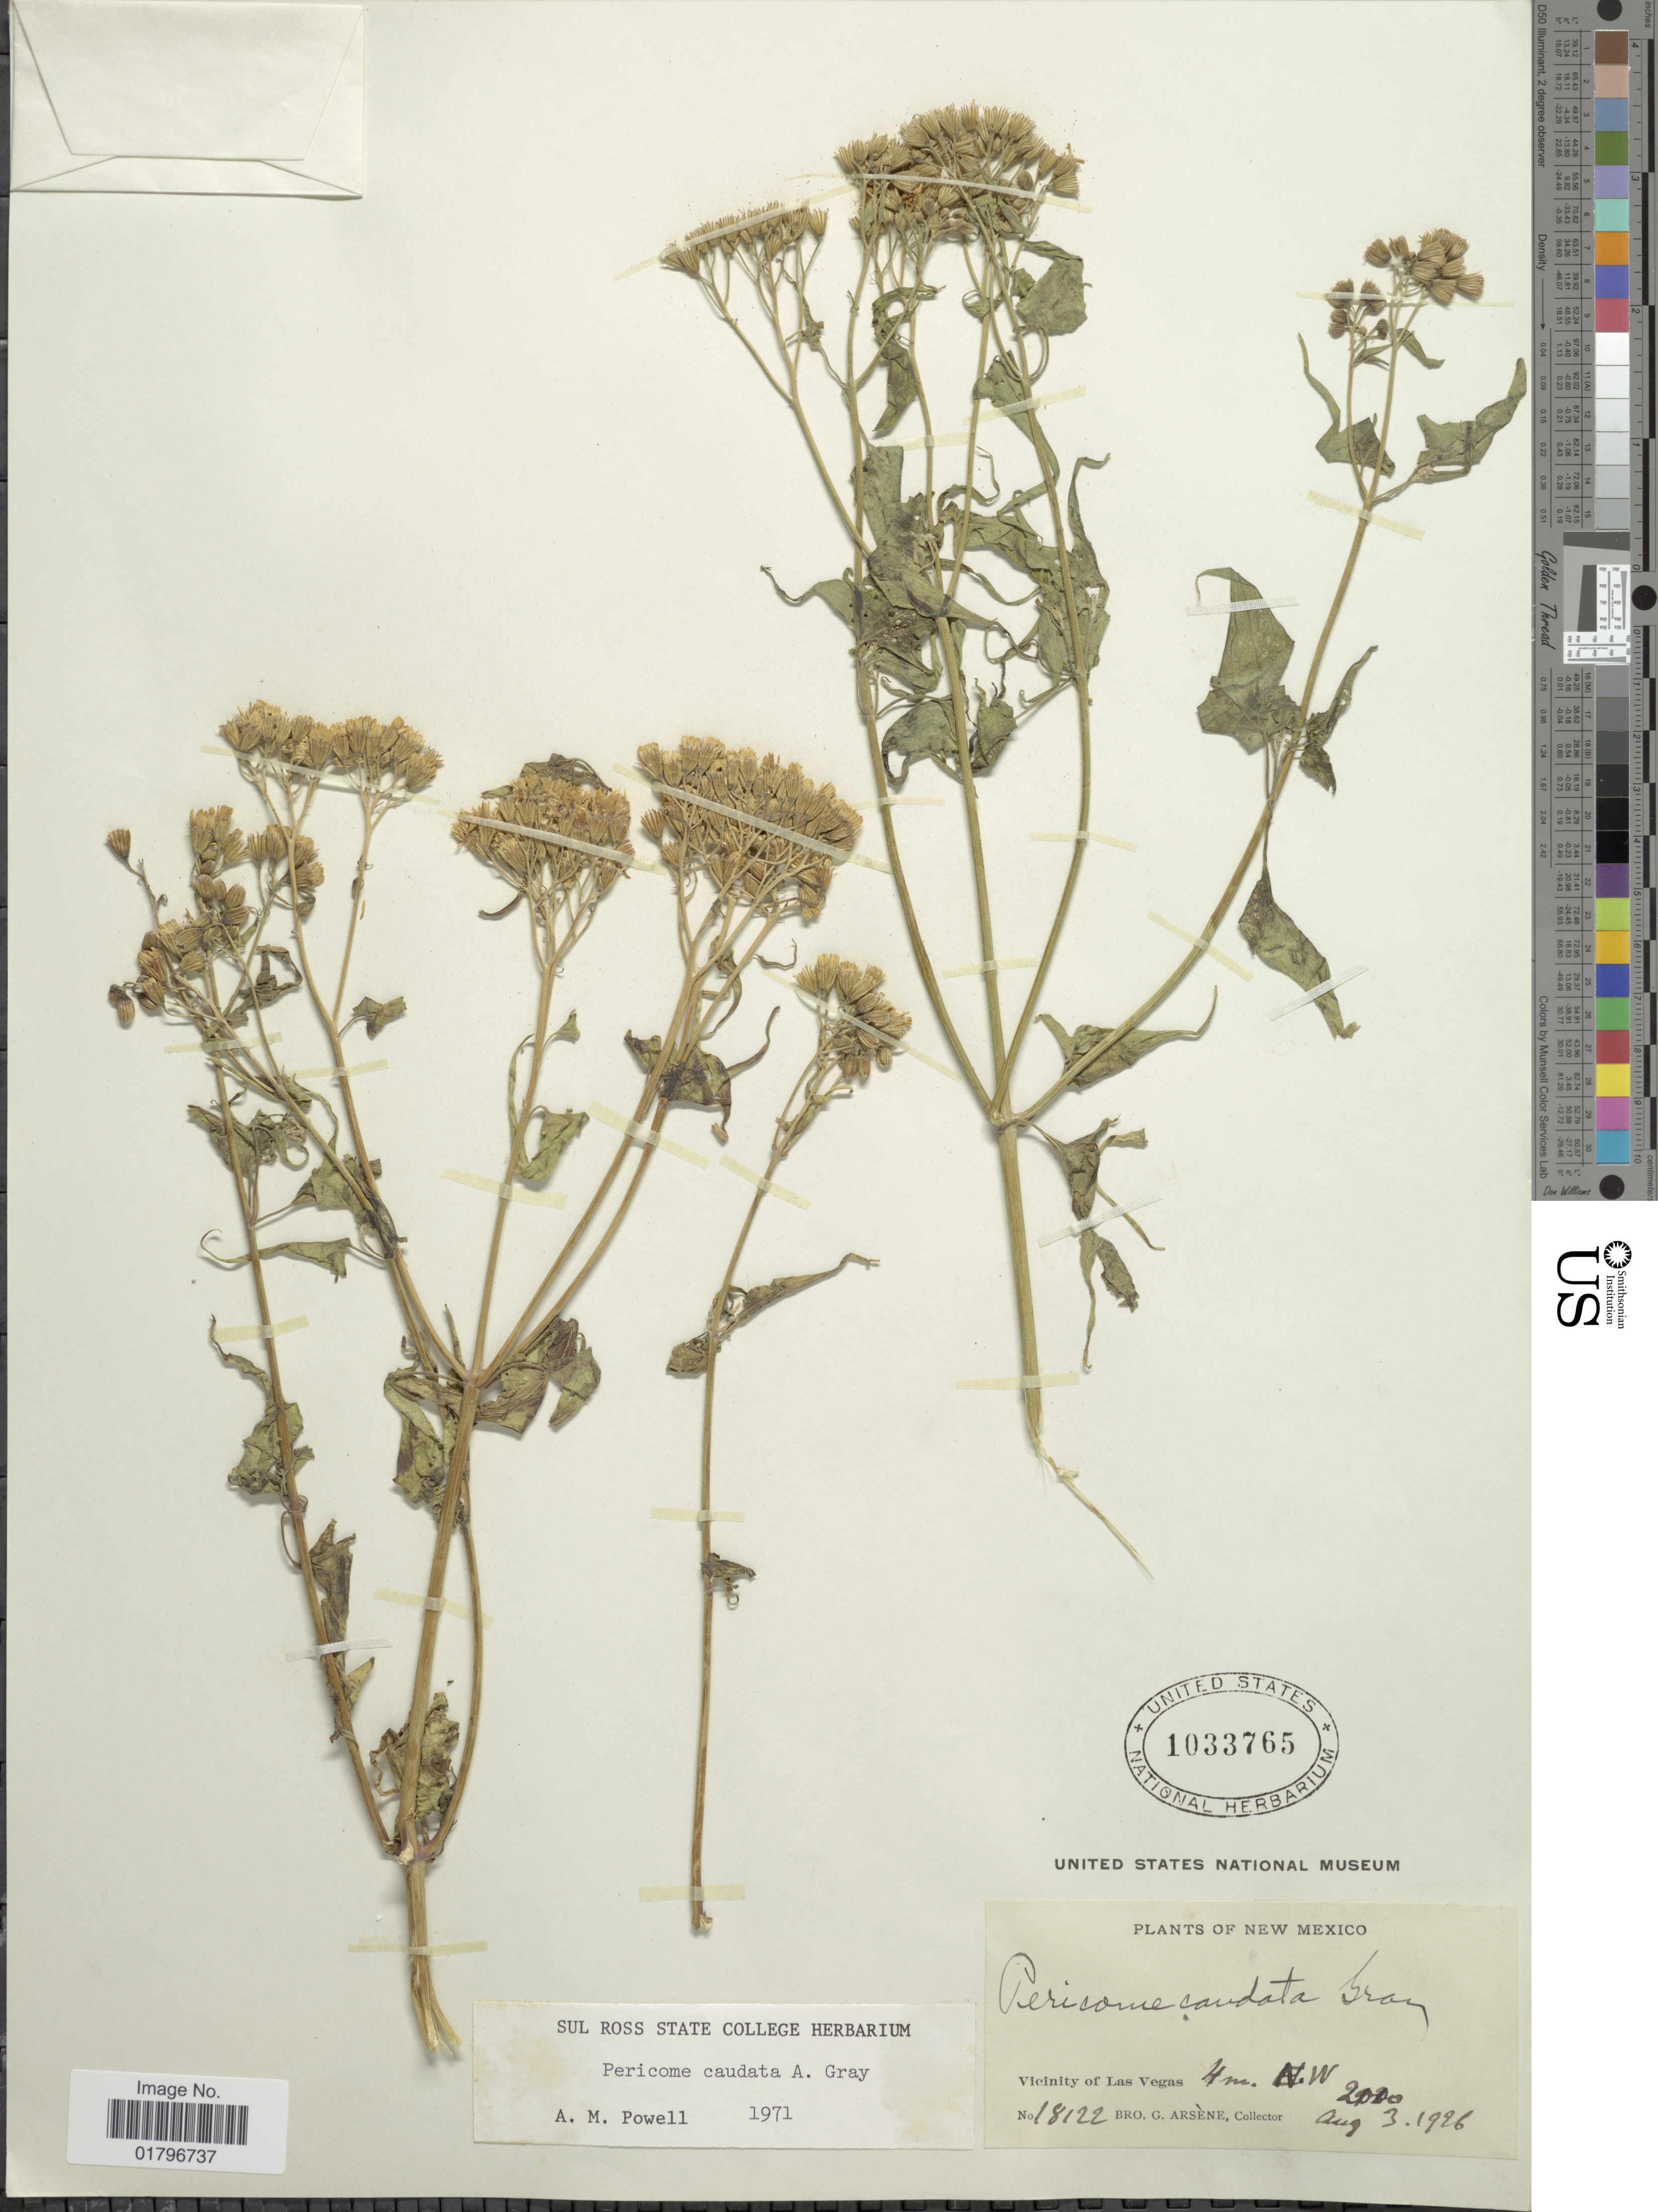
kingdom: Plantae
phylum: Tracheophyta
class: Magnoliopsida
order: Asterales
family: Asteraceae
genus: Pericome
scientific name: Pericome caudata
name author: A. Gray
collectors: Bro. G. Arsène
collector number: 18122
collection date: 1926-08-03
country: United States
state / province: New Mexico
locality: Vicinity of Las Vegas, 4 m. N.W.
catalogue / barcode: US 1033765